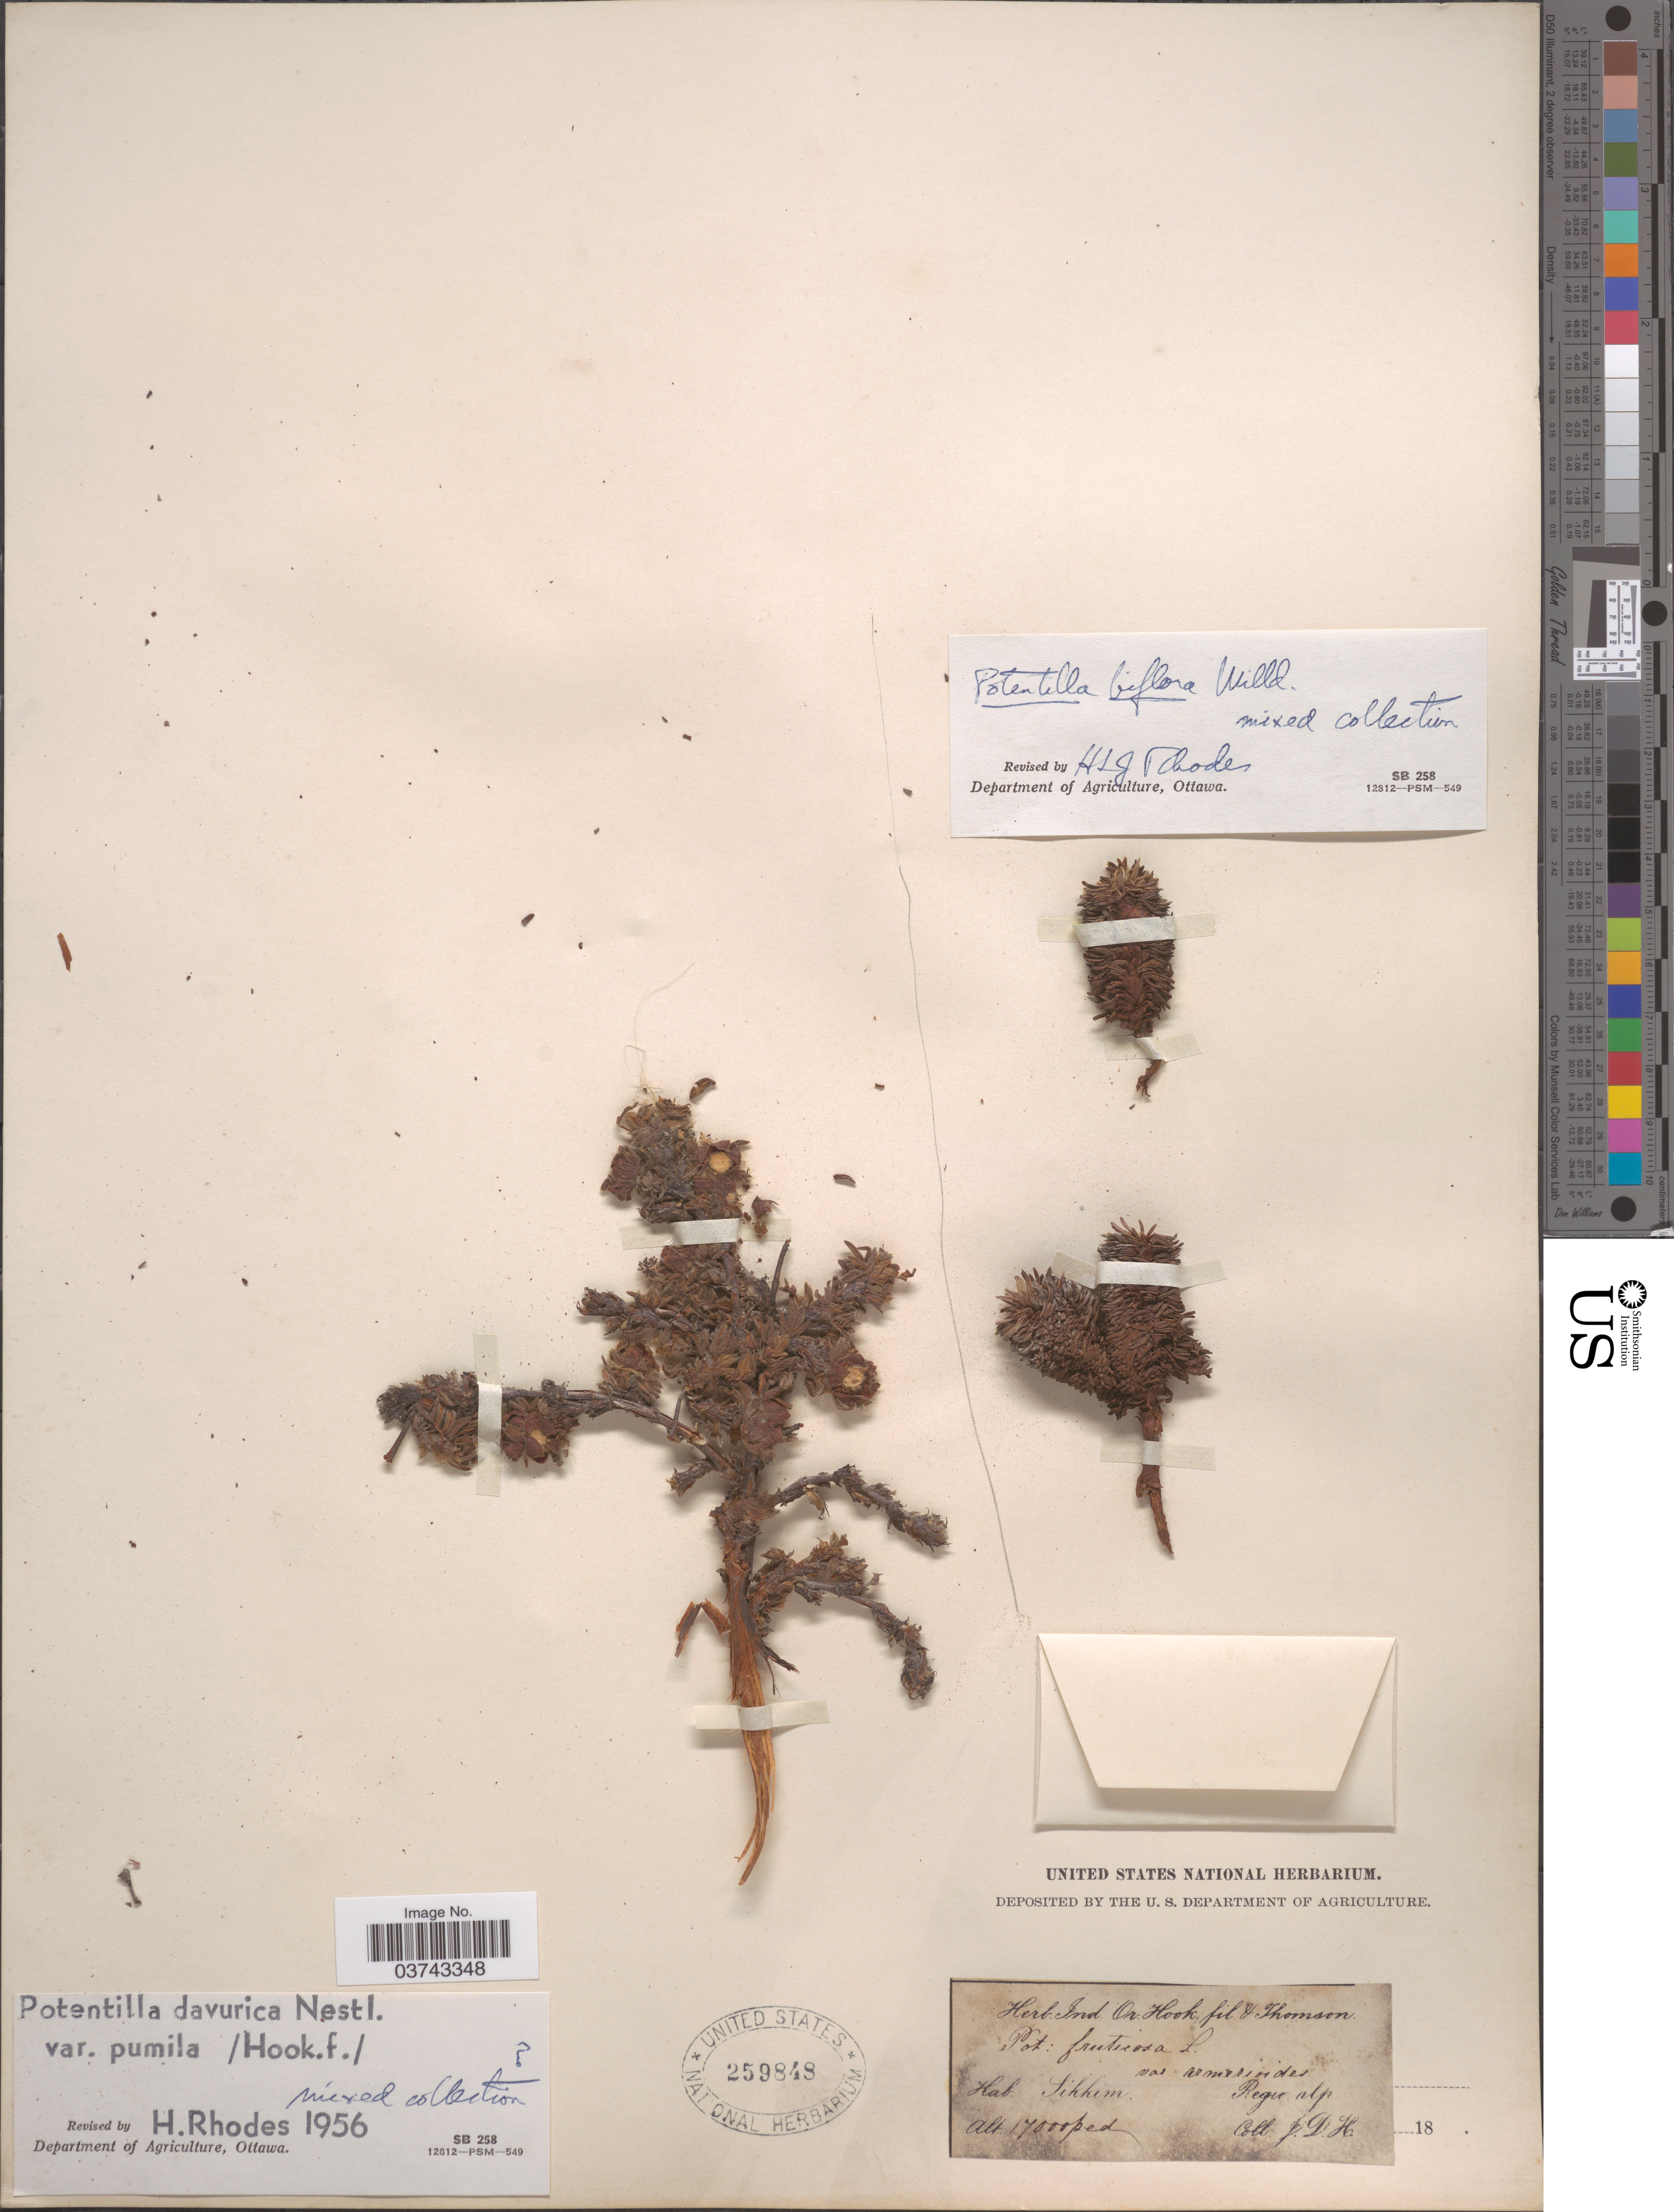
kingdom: Plantae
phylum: Tracheophyta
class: Magnoliopsida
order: Rosales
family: Rosaceae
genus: Dasiphora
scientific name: Dasiphora dryadanthoides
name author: Juz.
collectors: J. D. Hooker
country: India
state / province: Sikkim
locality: Regio alp.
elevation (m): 5182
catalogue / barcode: US 259848